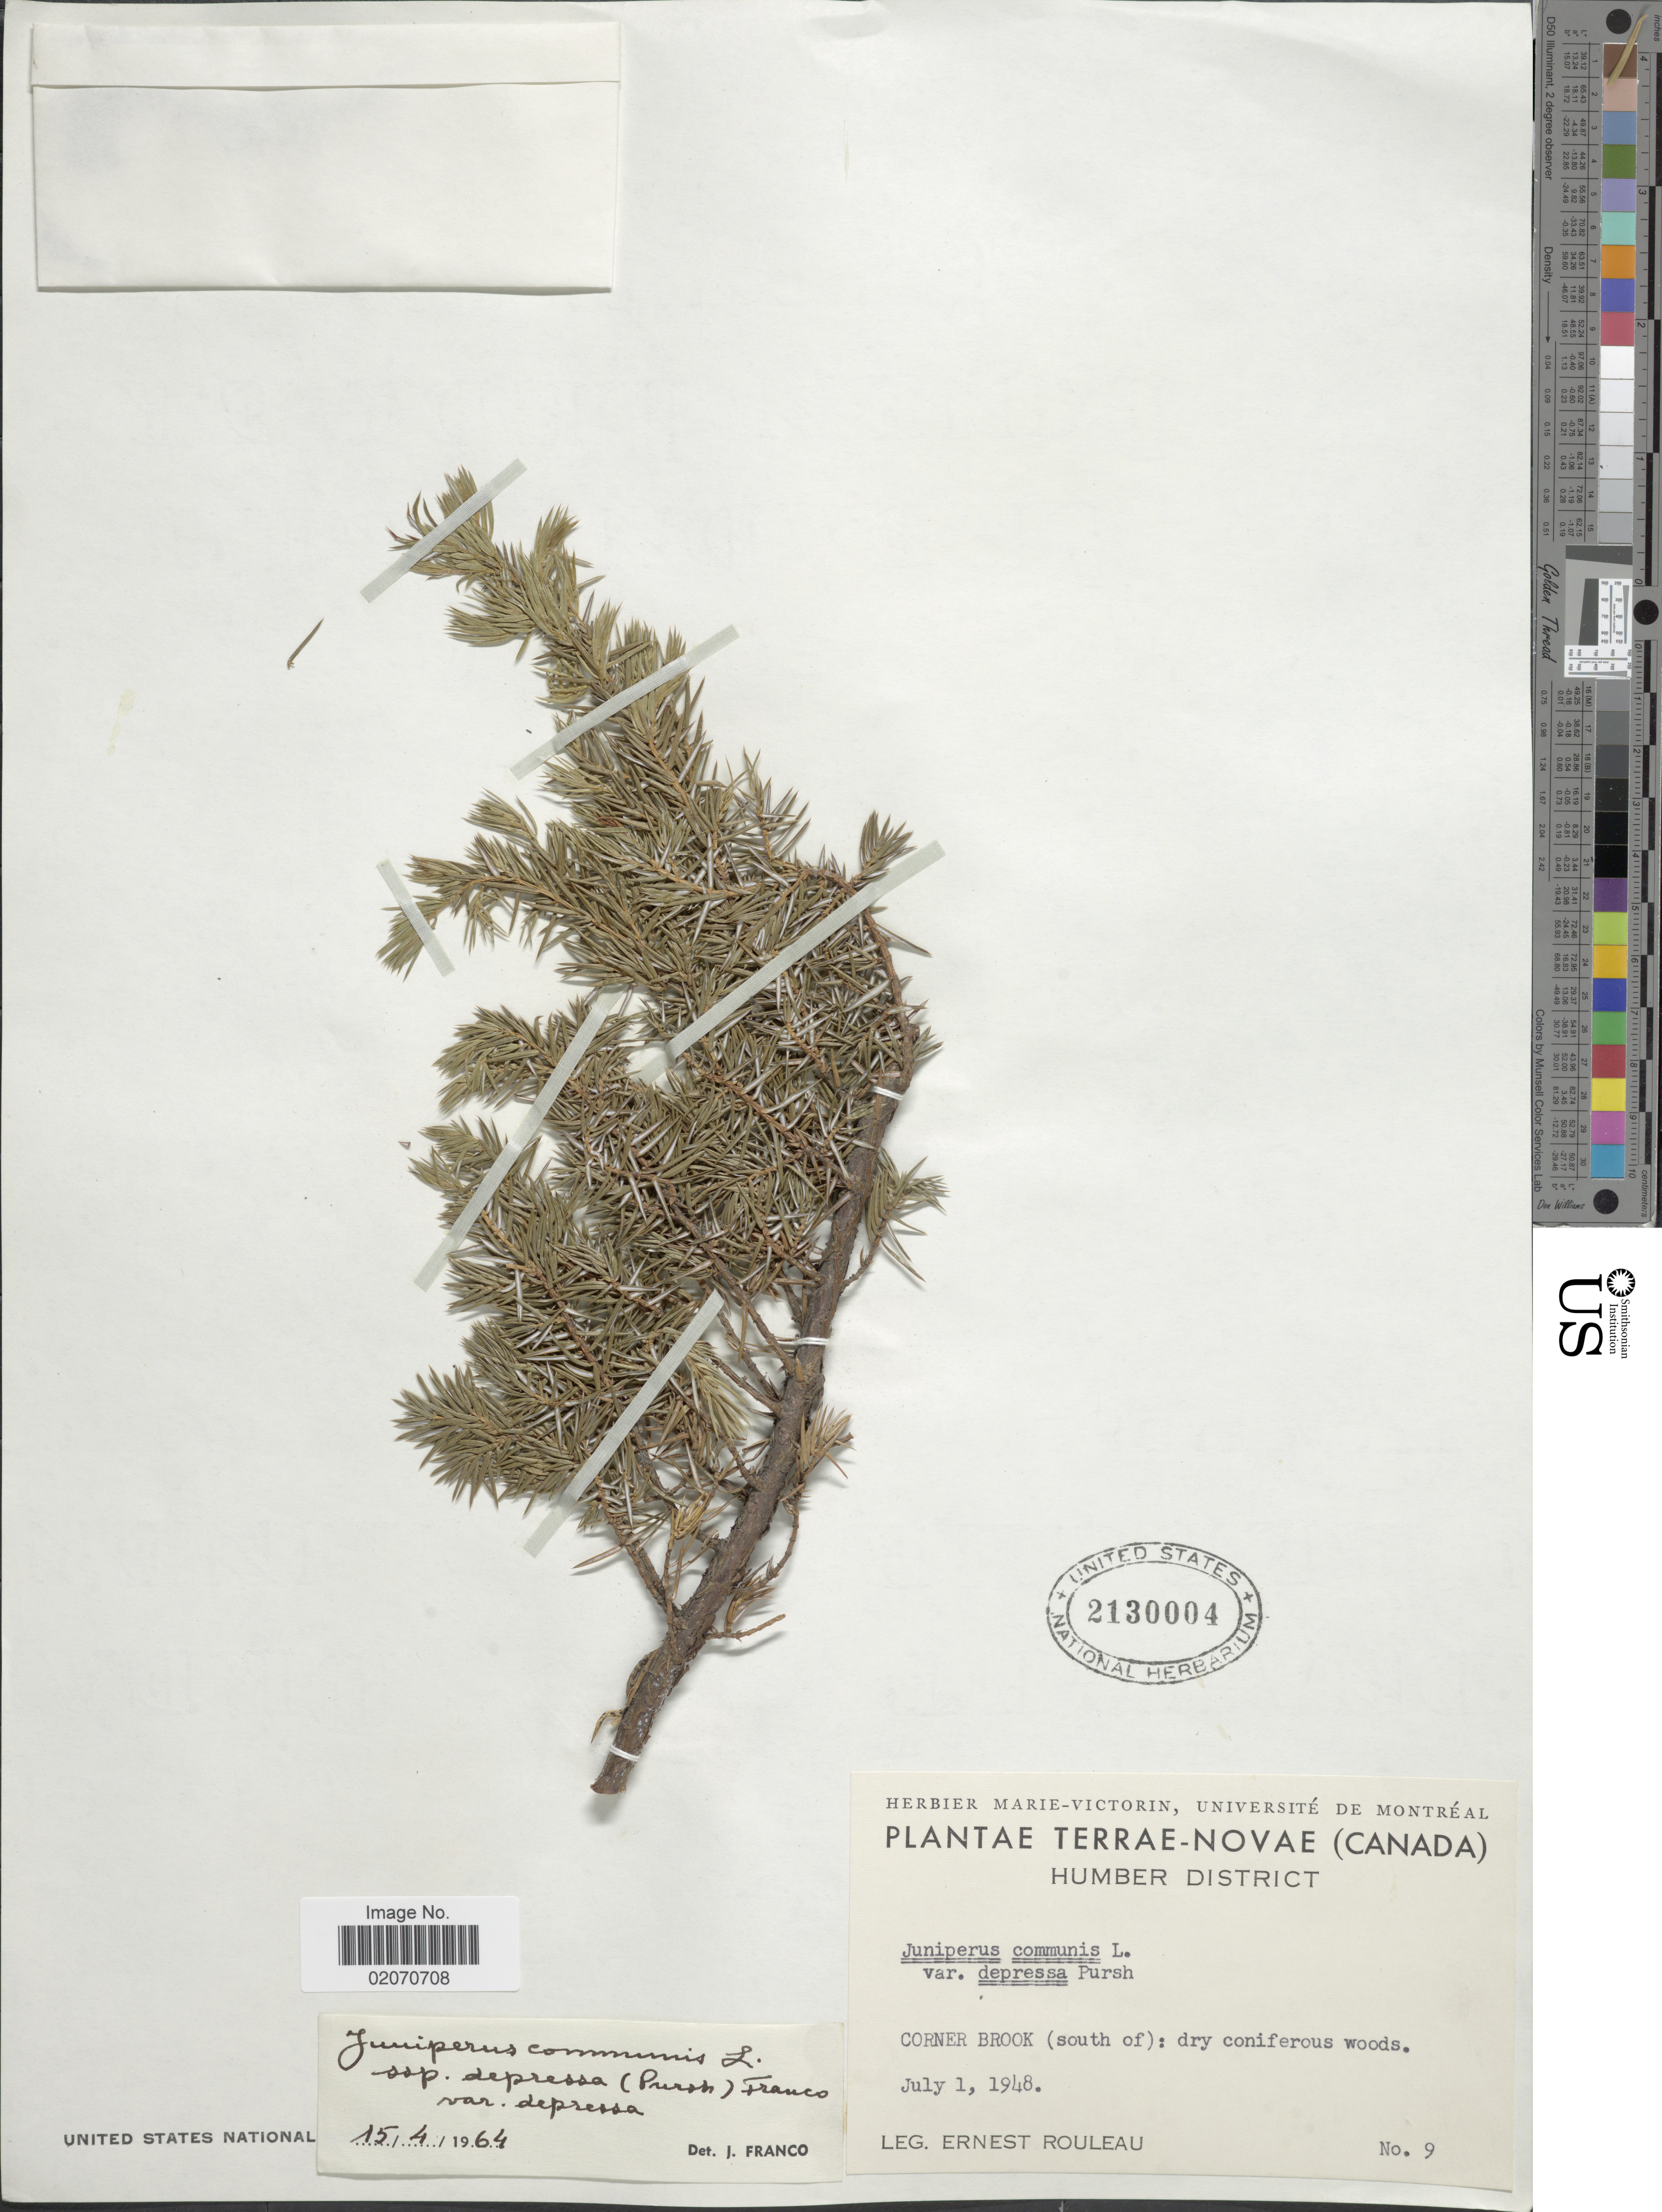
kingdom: Plantae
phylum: Tracheophyta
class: Pinopsida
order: Pinales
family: Cupressaceae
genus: Juniperus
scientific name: Juniperus communis var. depressa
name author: Pursh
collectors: J. Rouleau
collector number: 9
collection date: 1948-07-01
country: Canada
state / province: Newfoundland and Labrador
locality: Terrae-Novae, Humber District, Corner Brook (south of )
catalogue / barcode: US 2130004